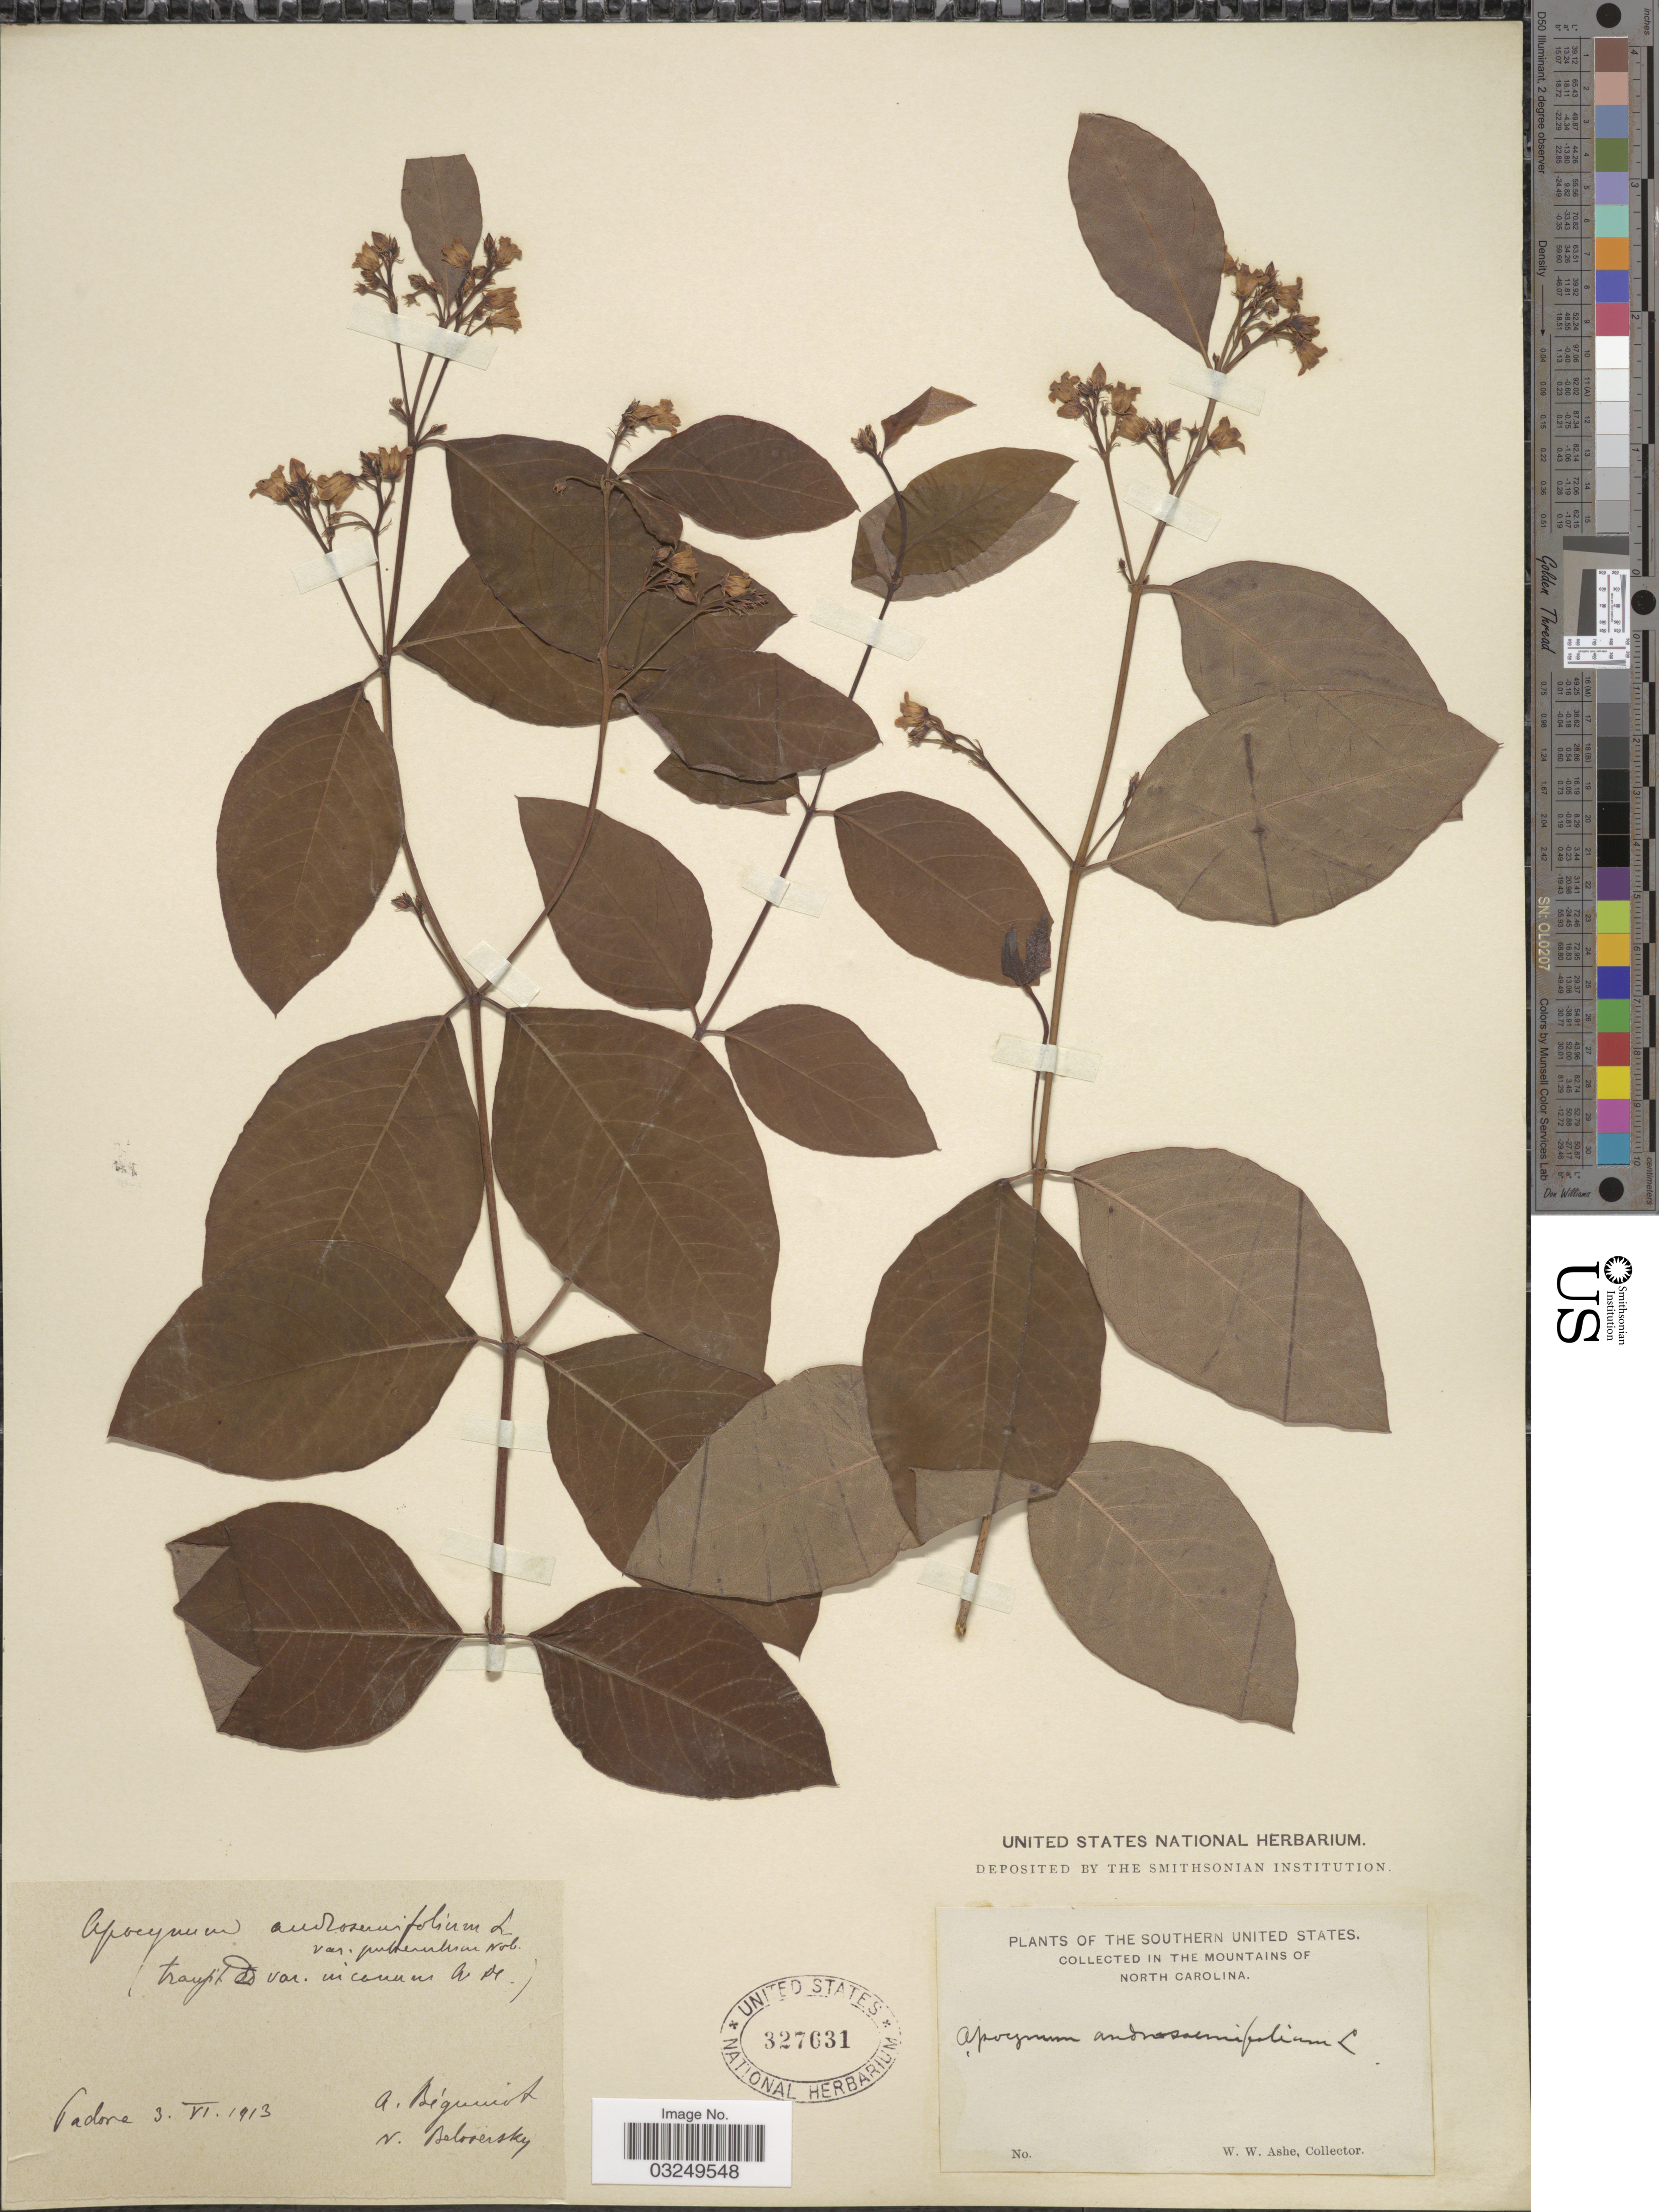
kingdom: Plantae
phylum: Tracheophyta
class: Magnoliopsida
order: Gentianales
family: Apocynaceae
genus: Apocynum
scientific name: Apocynum androsaemifolium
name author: L.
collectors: W. W. Ashe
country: United States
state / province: North Carolina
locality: The Southern United States. In the Mountains of North Carolina.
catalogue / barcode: US 327631